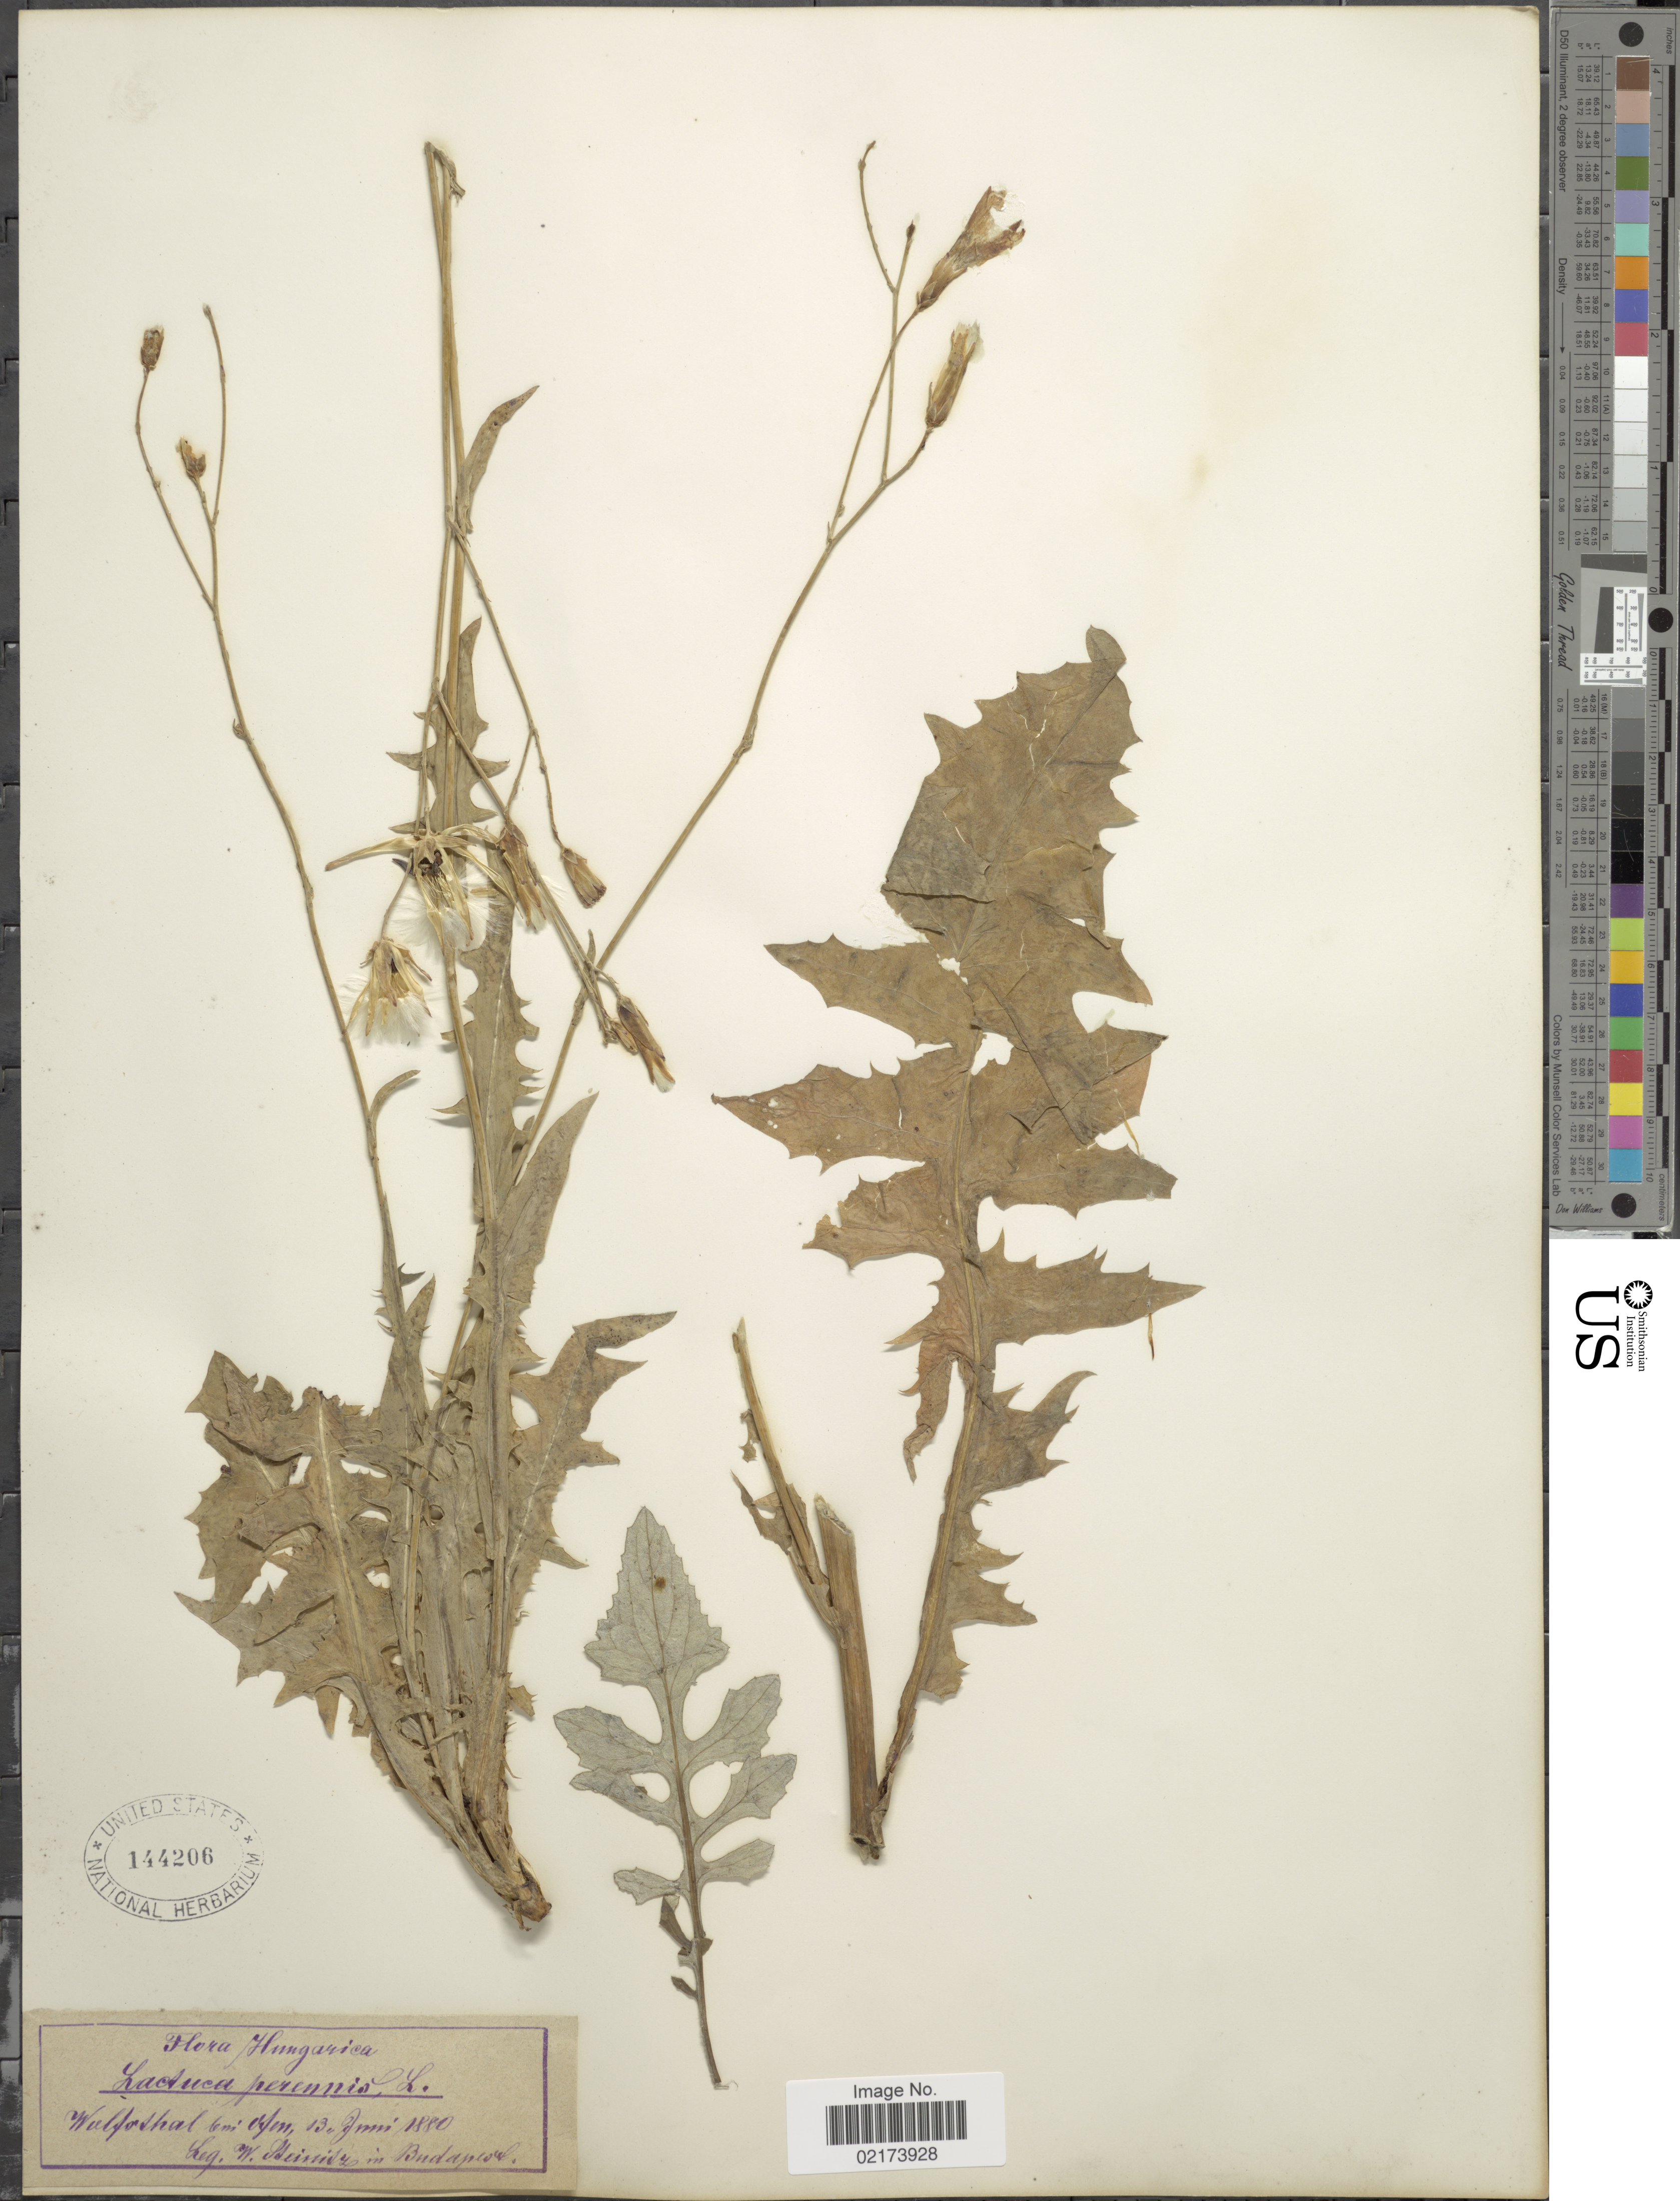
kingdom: Plantae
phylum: Tracheophyta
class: Magnoliopsida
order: Asterales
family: Asteraceae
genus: Lactuca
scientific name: Lactuca perennis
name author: L.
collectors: W. Steinitz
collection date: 1880-06-13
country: Hungary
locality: Walfothal 6 mi Oefen, Budapeoul [interpreted]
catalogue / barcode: US 144206